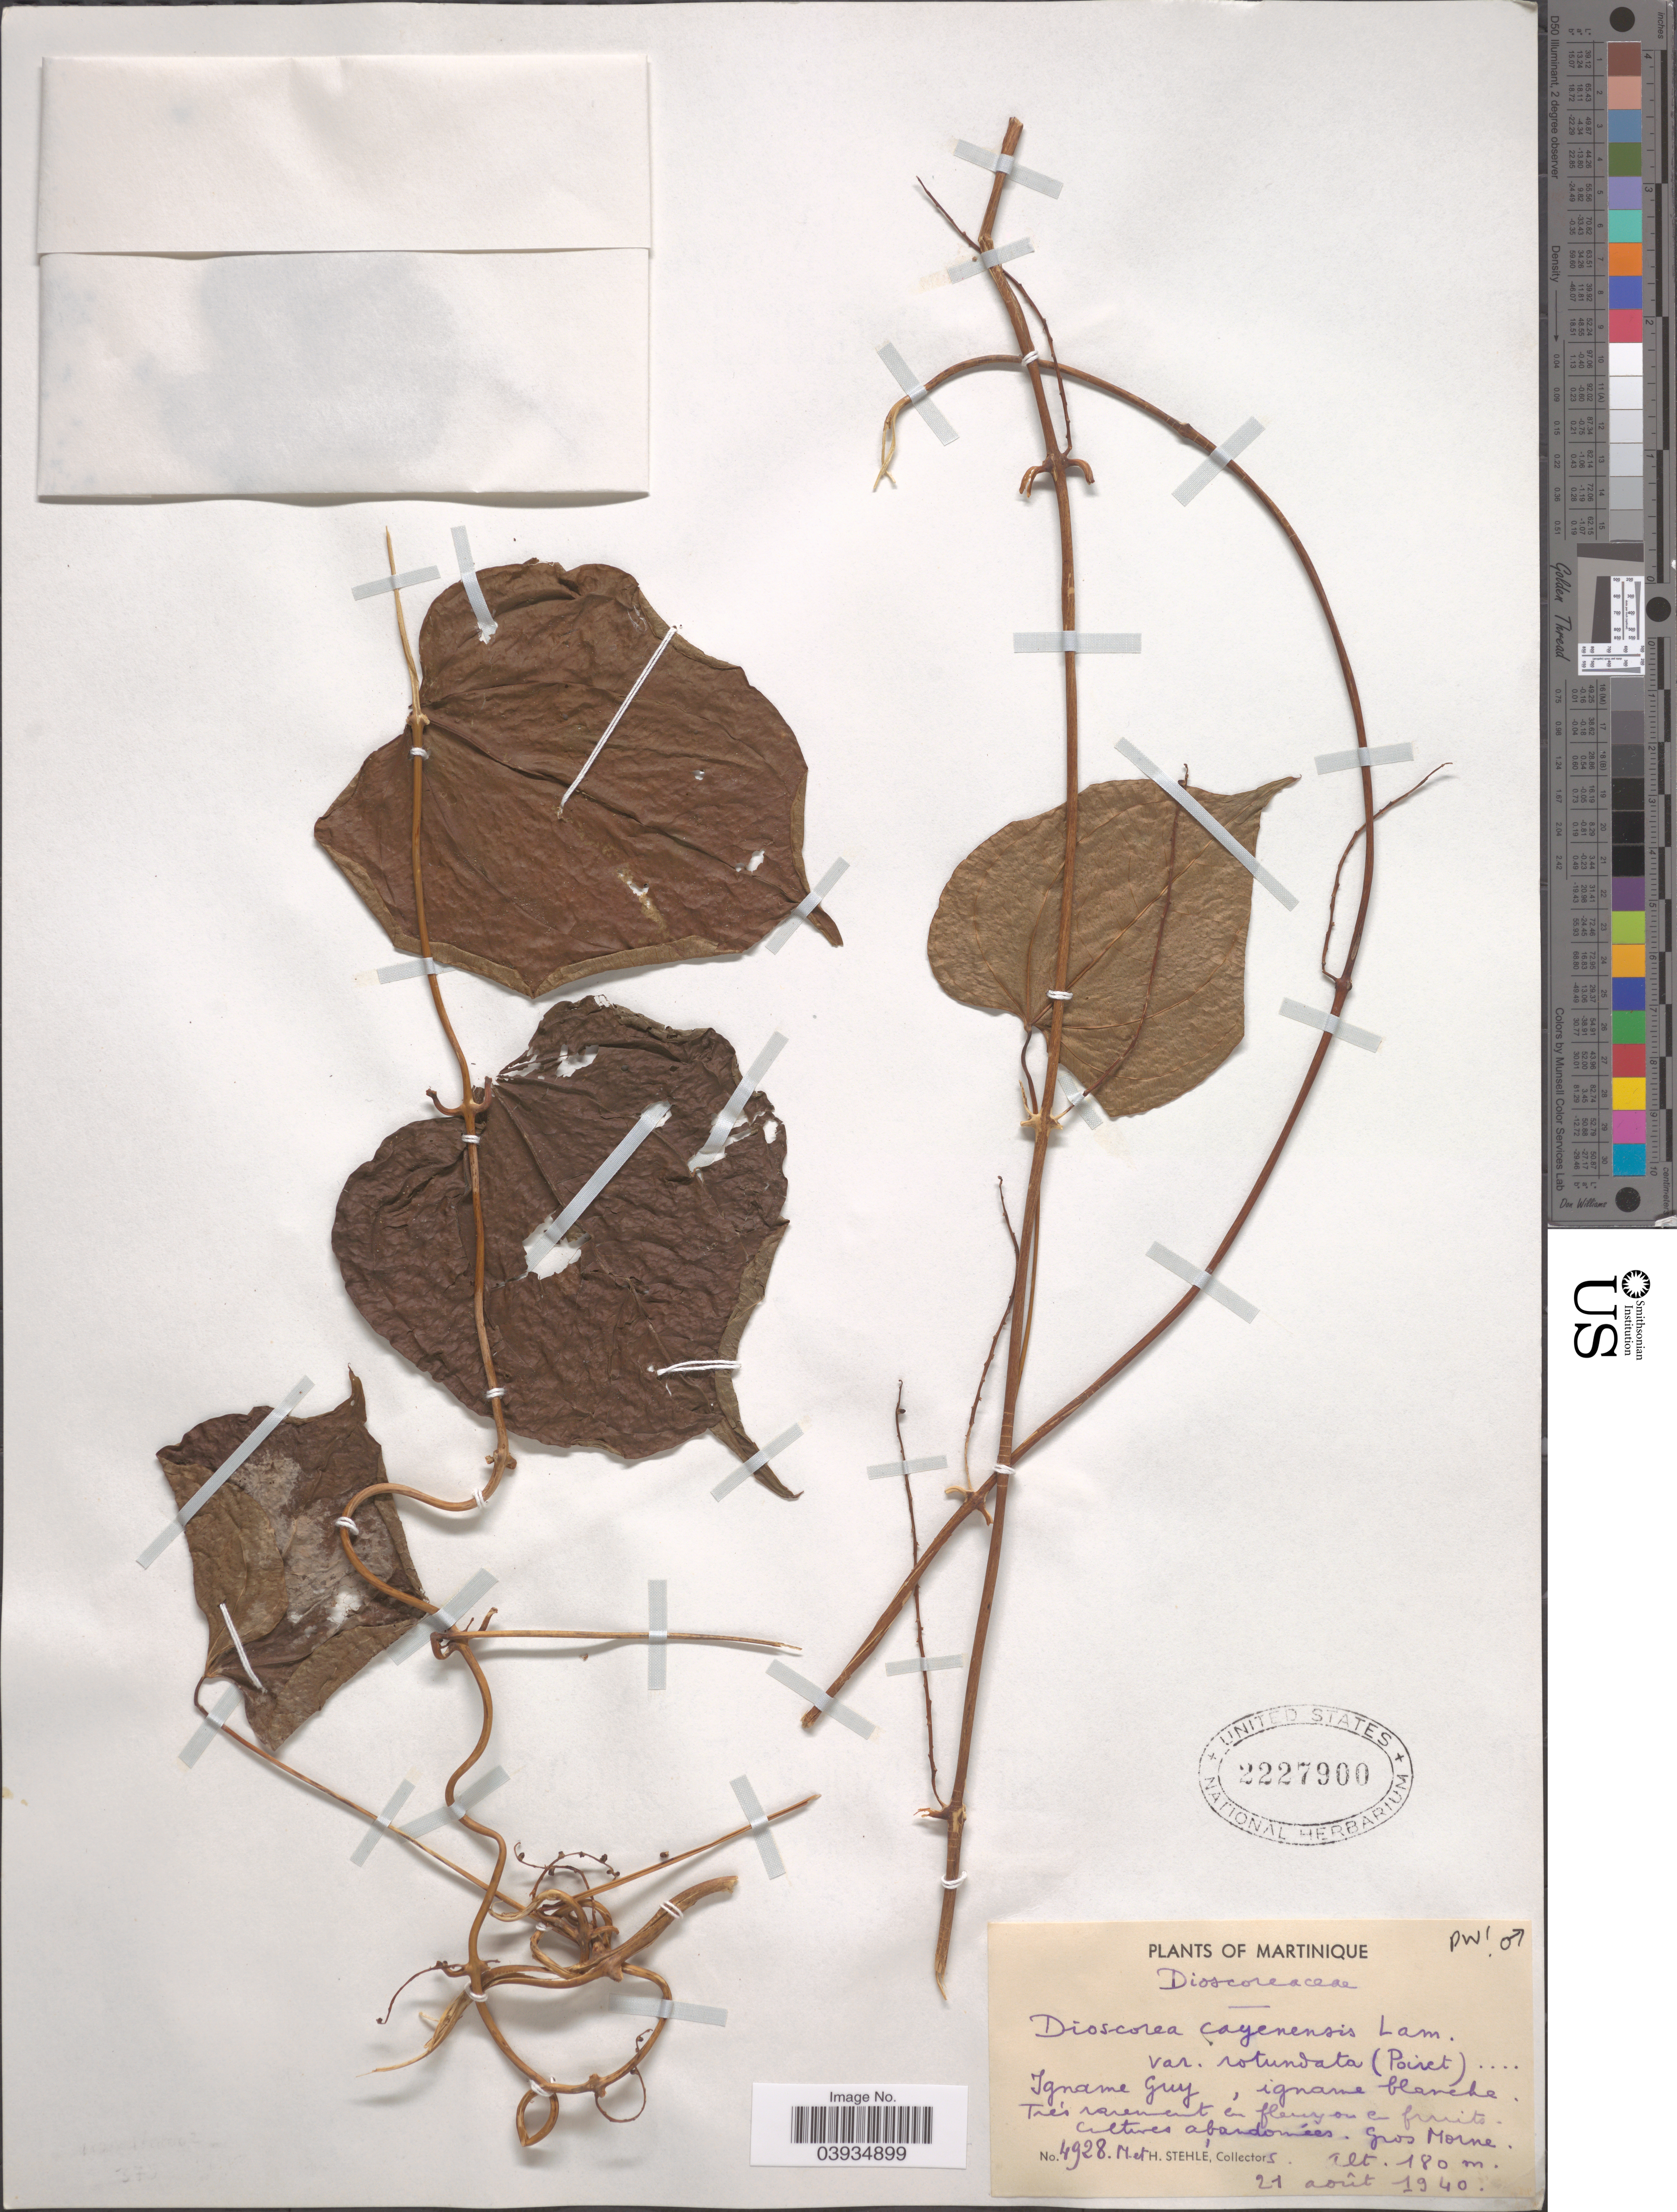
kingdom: Plantae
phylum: Tracheophyta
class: Liliopsida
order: Dioscoreales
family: Dioscoreaceae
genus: Dioscorea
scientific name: Dioscorea cayenensis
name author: Lam.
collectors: M. Stehlé & H. Stehlé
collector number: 4928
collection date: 1940-08-21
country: Martinique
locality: Gros Morne.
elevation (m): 180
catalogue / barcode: US 2227900